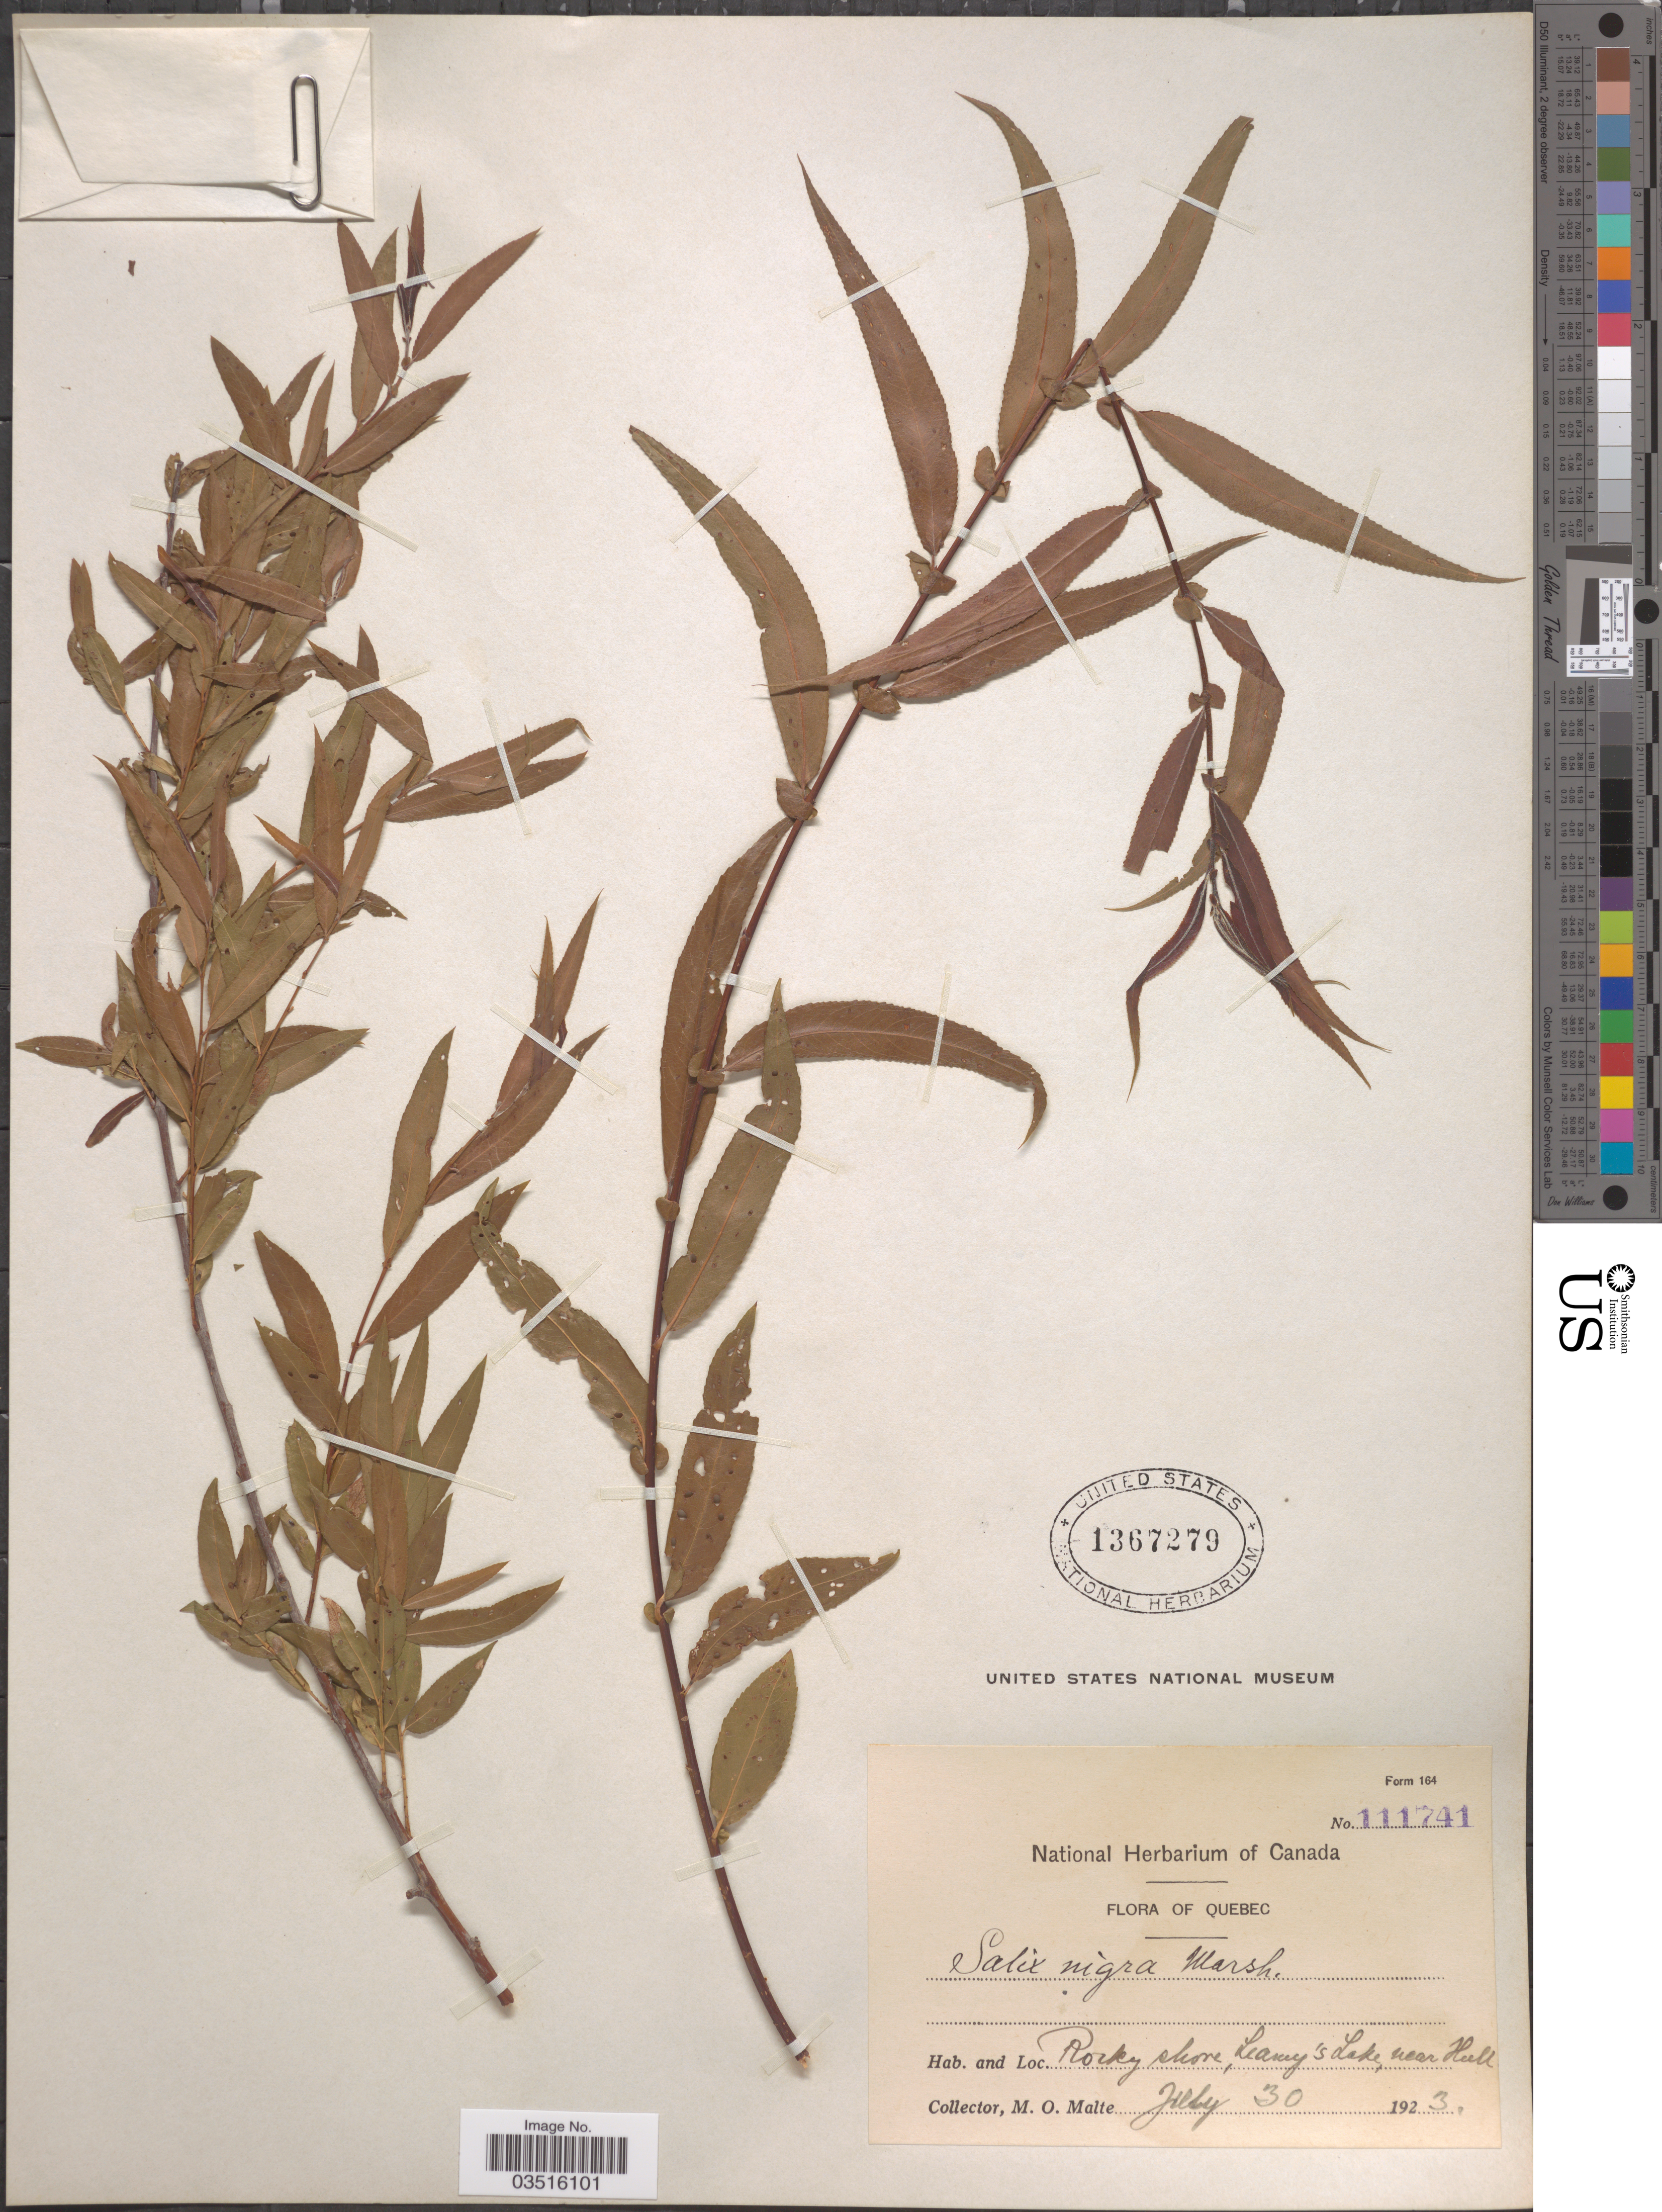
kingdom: Plantae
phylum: Tracheophyta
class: Magnoliopsida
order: Malpighiales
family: Salicaceae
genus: Salix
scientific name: Salix nigra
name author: Marshall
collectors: M. O. Malte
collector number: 111741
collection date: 1923-07-30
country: Canada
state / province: Quebec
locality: Rocky shore, Leamy's Lake, near Hull.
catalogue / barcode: US 1367279